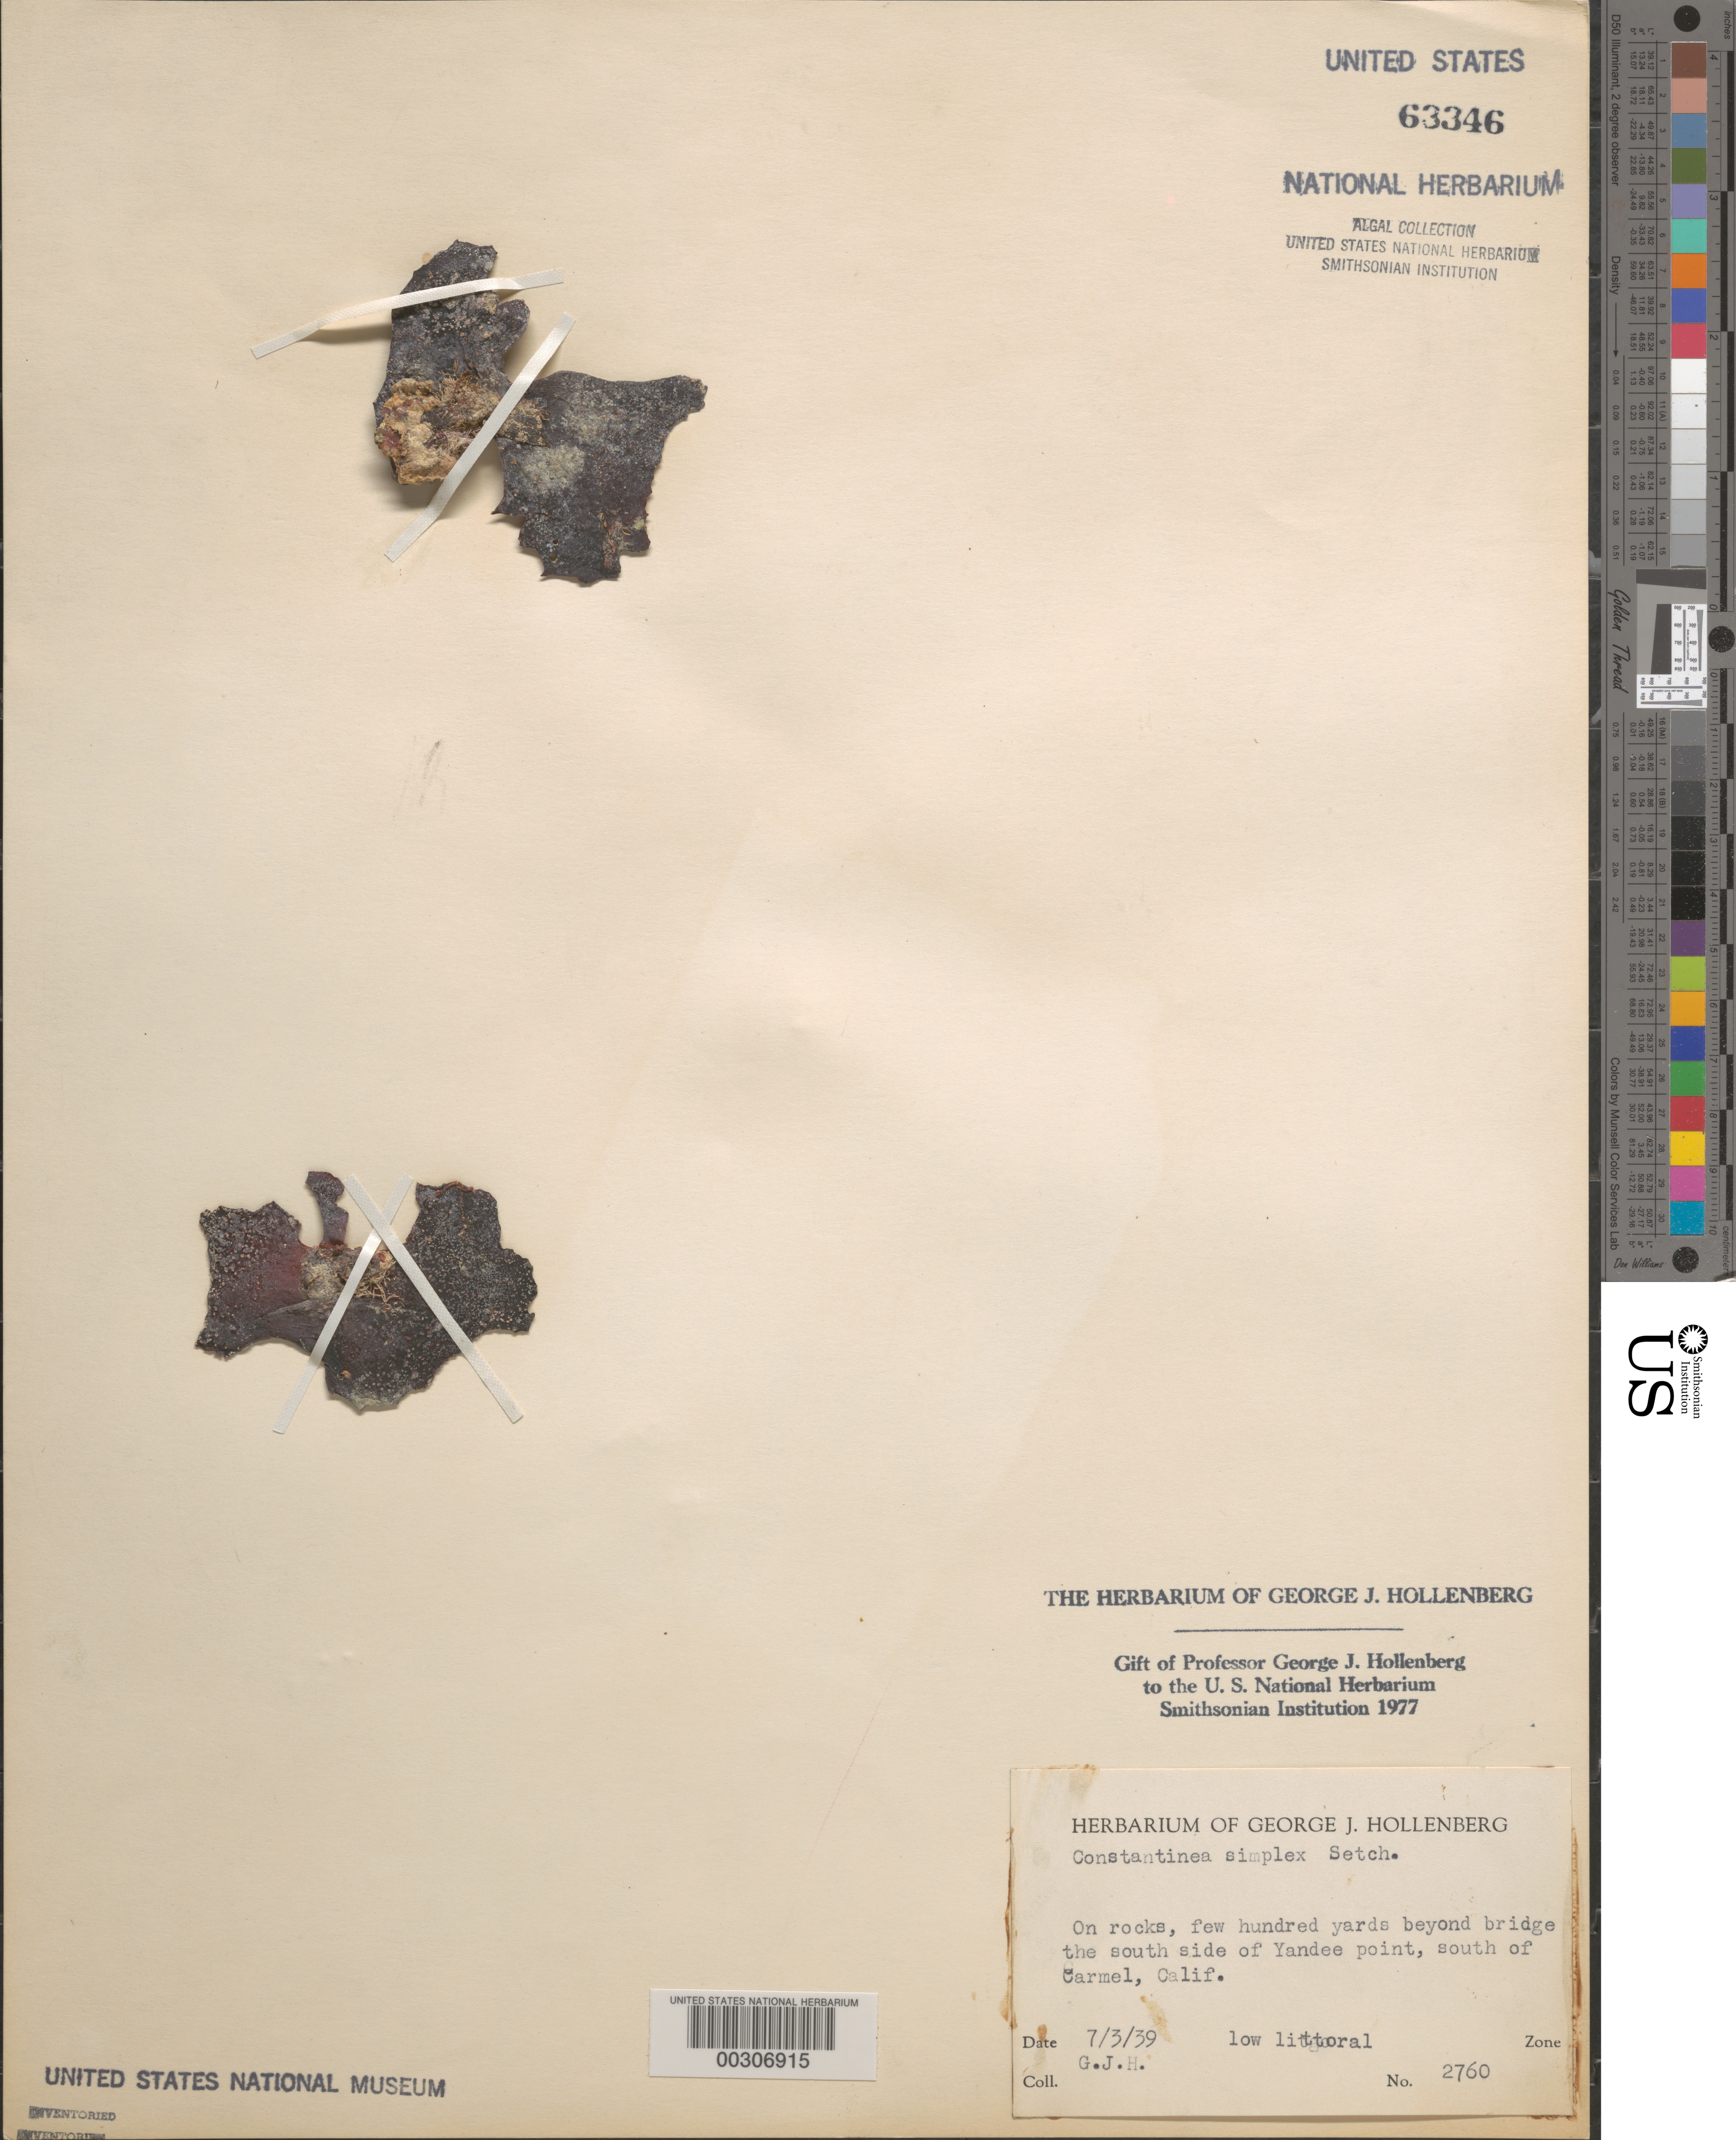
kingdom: Plantae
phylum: Rhodophyta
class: Florideophyceae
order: Gigartinales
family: Dumontiaceae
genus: Constantinea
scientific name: Constantinea simplex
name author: Setch.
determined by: Hollenberg, George J.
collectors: G. Hollenberg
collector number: GJH 2760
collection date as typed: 03 Jul 1939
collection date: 1939-07-03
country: United States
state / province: California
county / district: Monterey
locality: Yankee Point, south of carmel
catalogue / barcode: US 63346